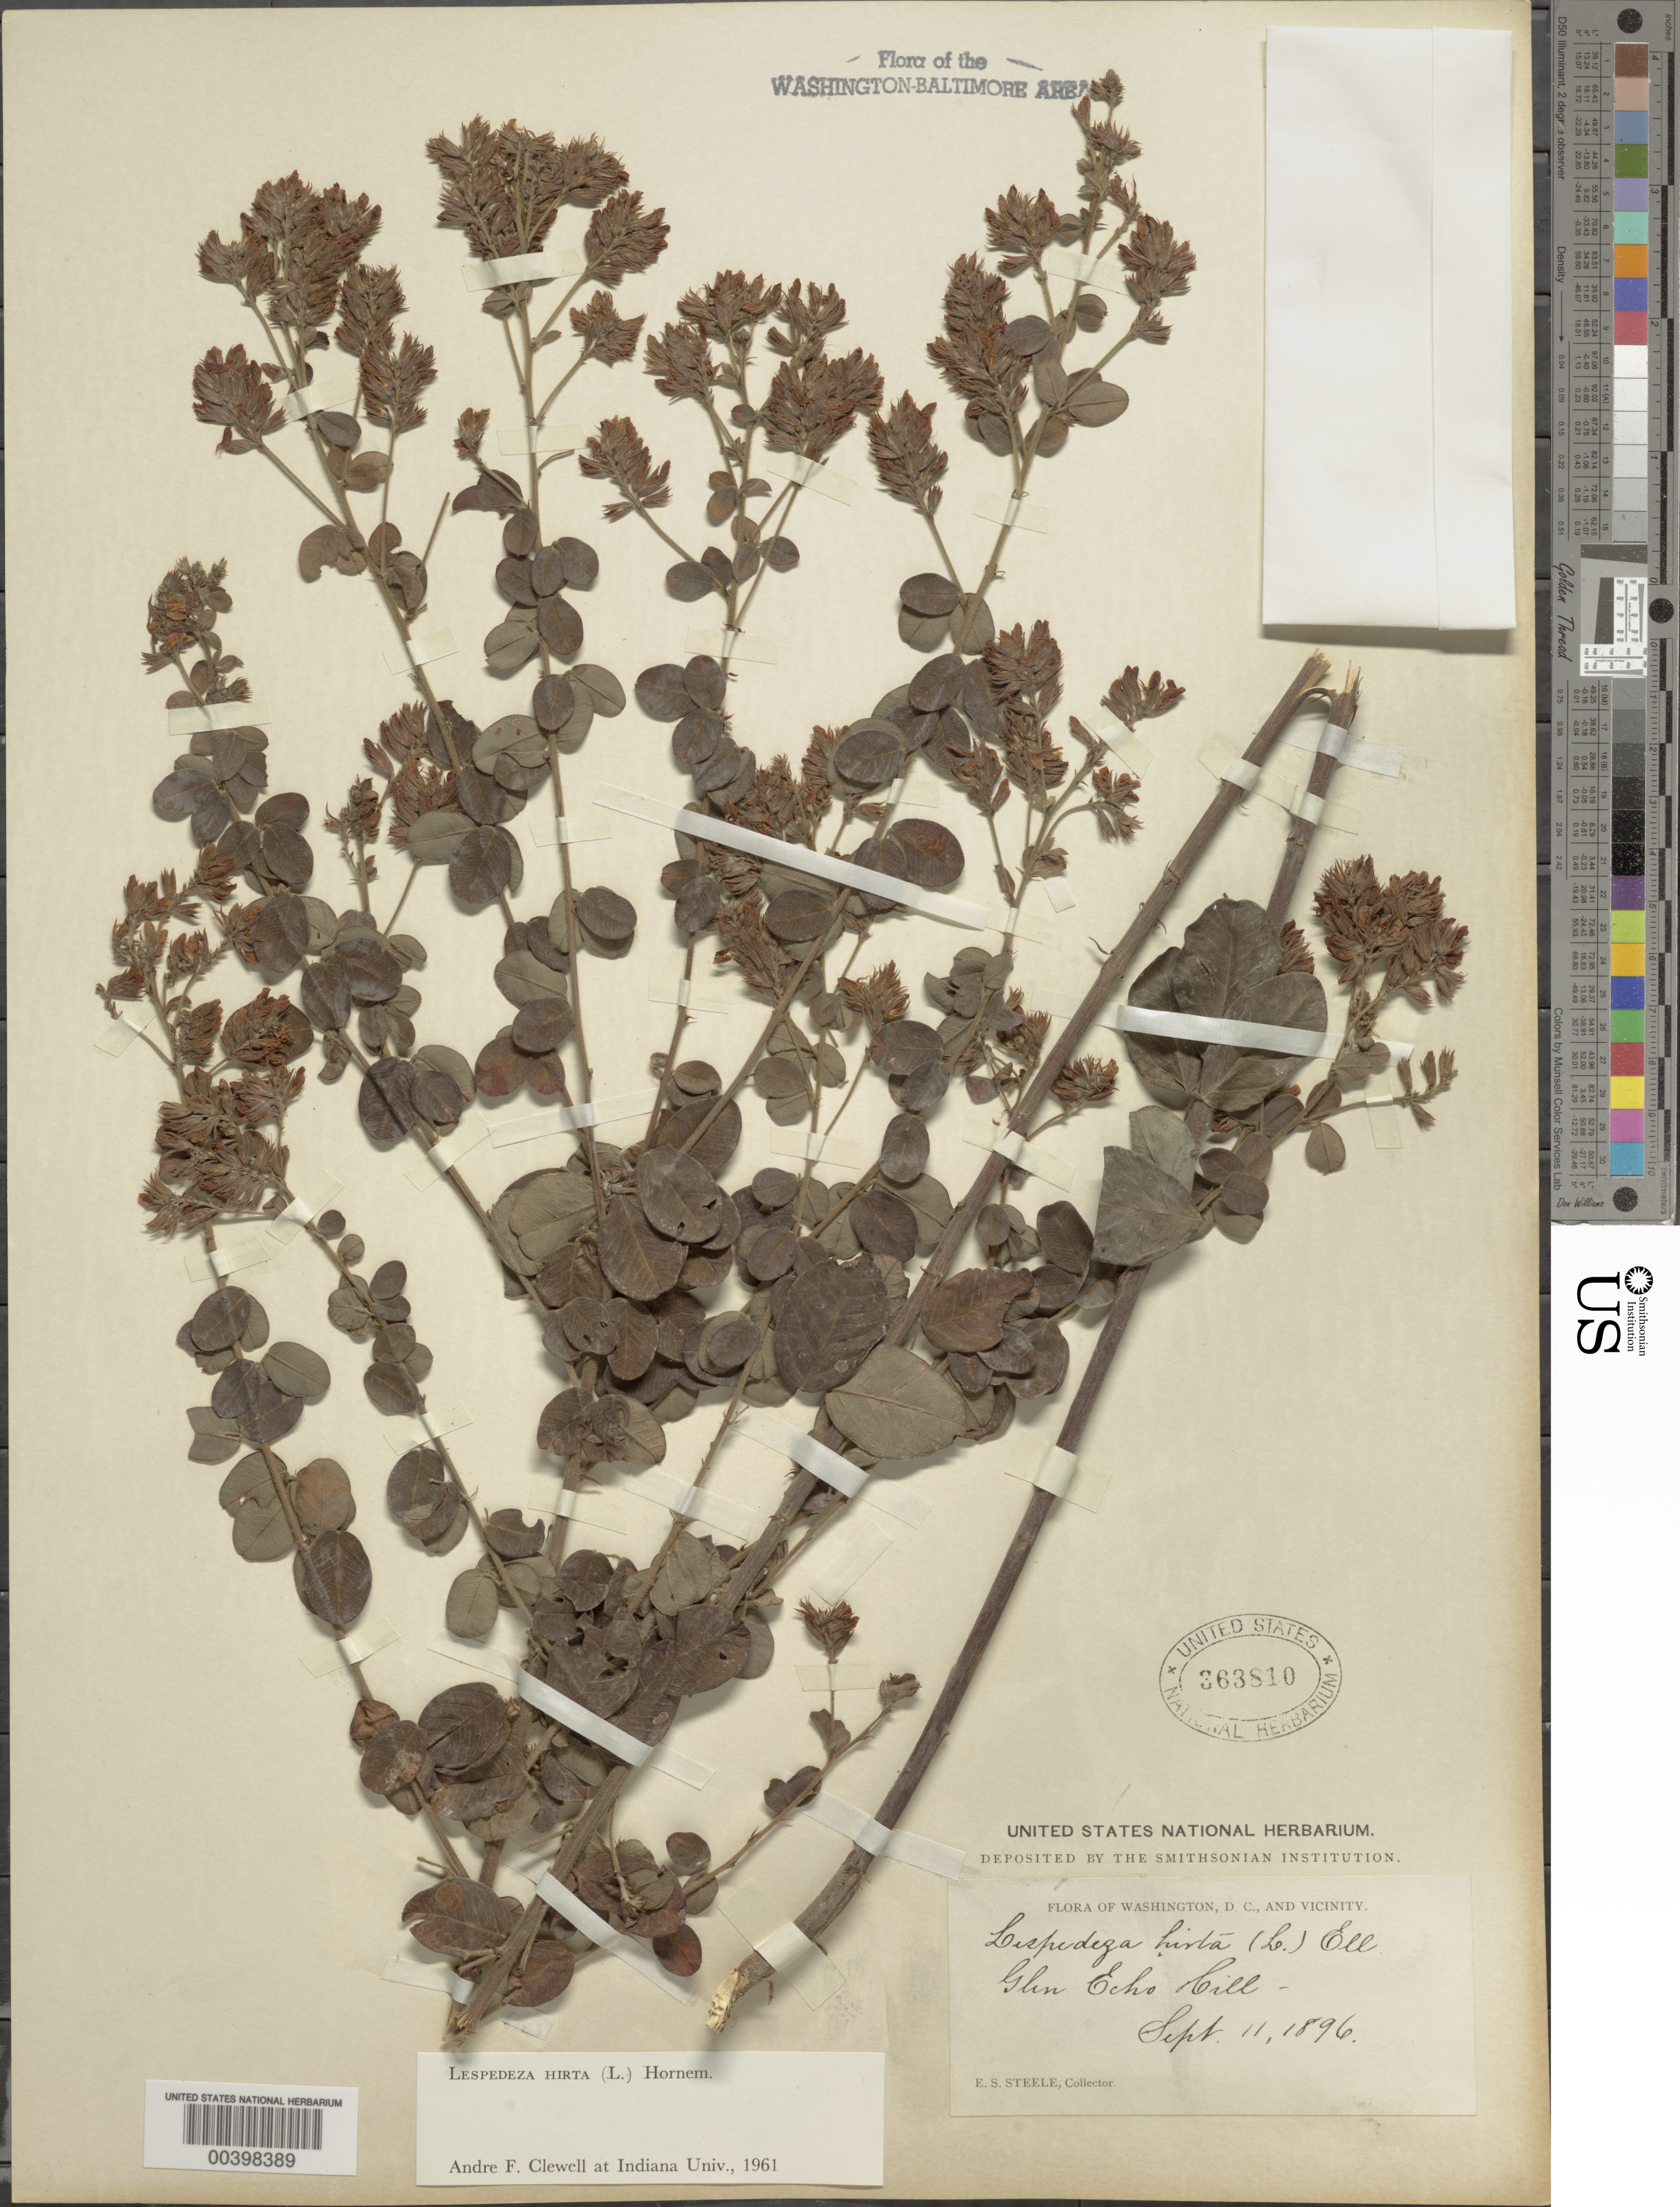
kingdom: Plantae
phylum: Tracheophyta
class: Magnoliopsida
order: Fabales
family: Fabaceae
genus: Lespedeza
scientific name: Lespedeza hirta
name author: (L.) Hornem.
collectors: E. Steele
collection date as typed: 11 Sep 1896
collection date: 1896-09-11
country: United States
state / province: Maryland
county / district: Montgomery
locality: Glen Echo C. & O. Canal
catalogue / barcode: US 363810